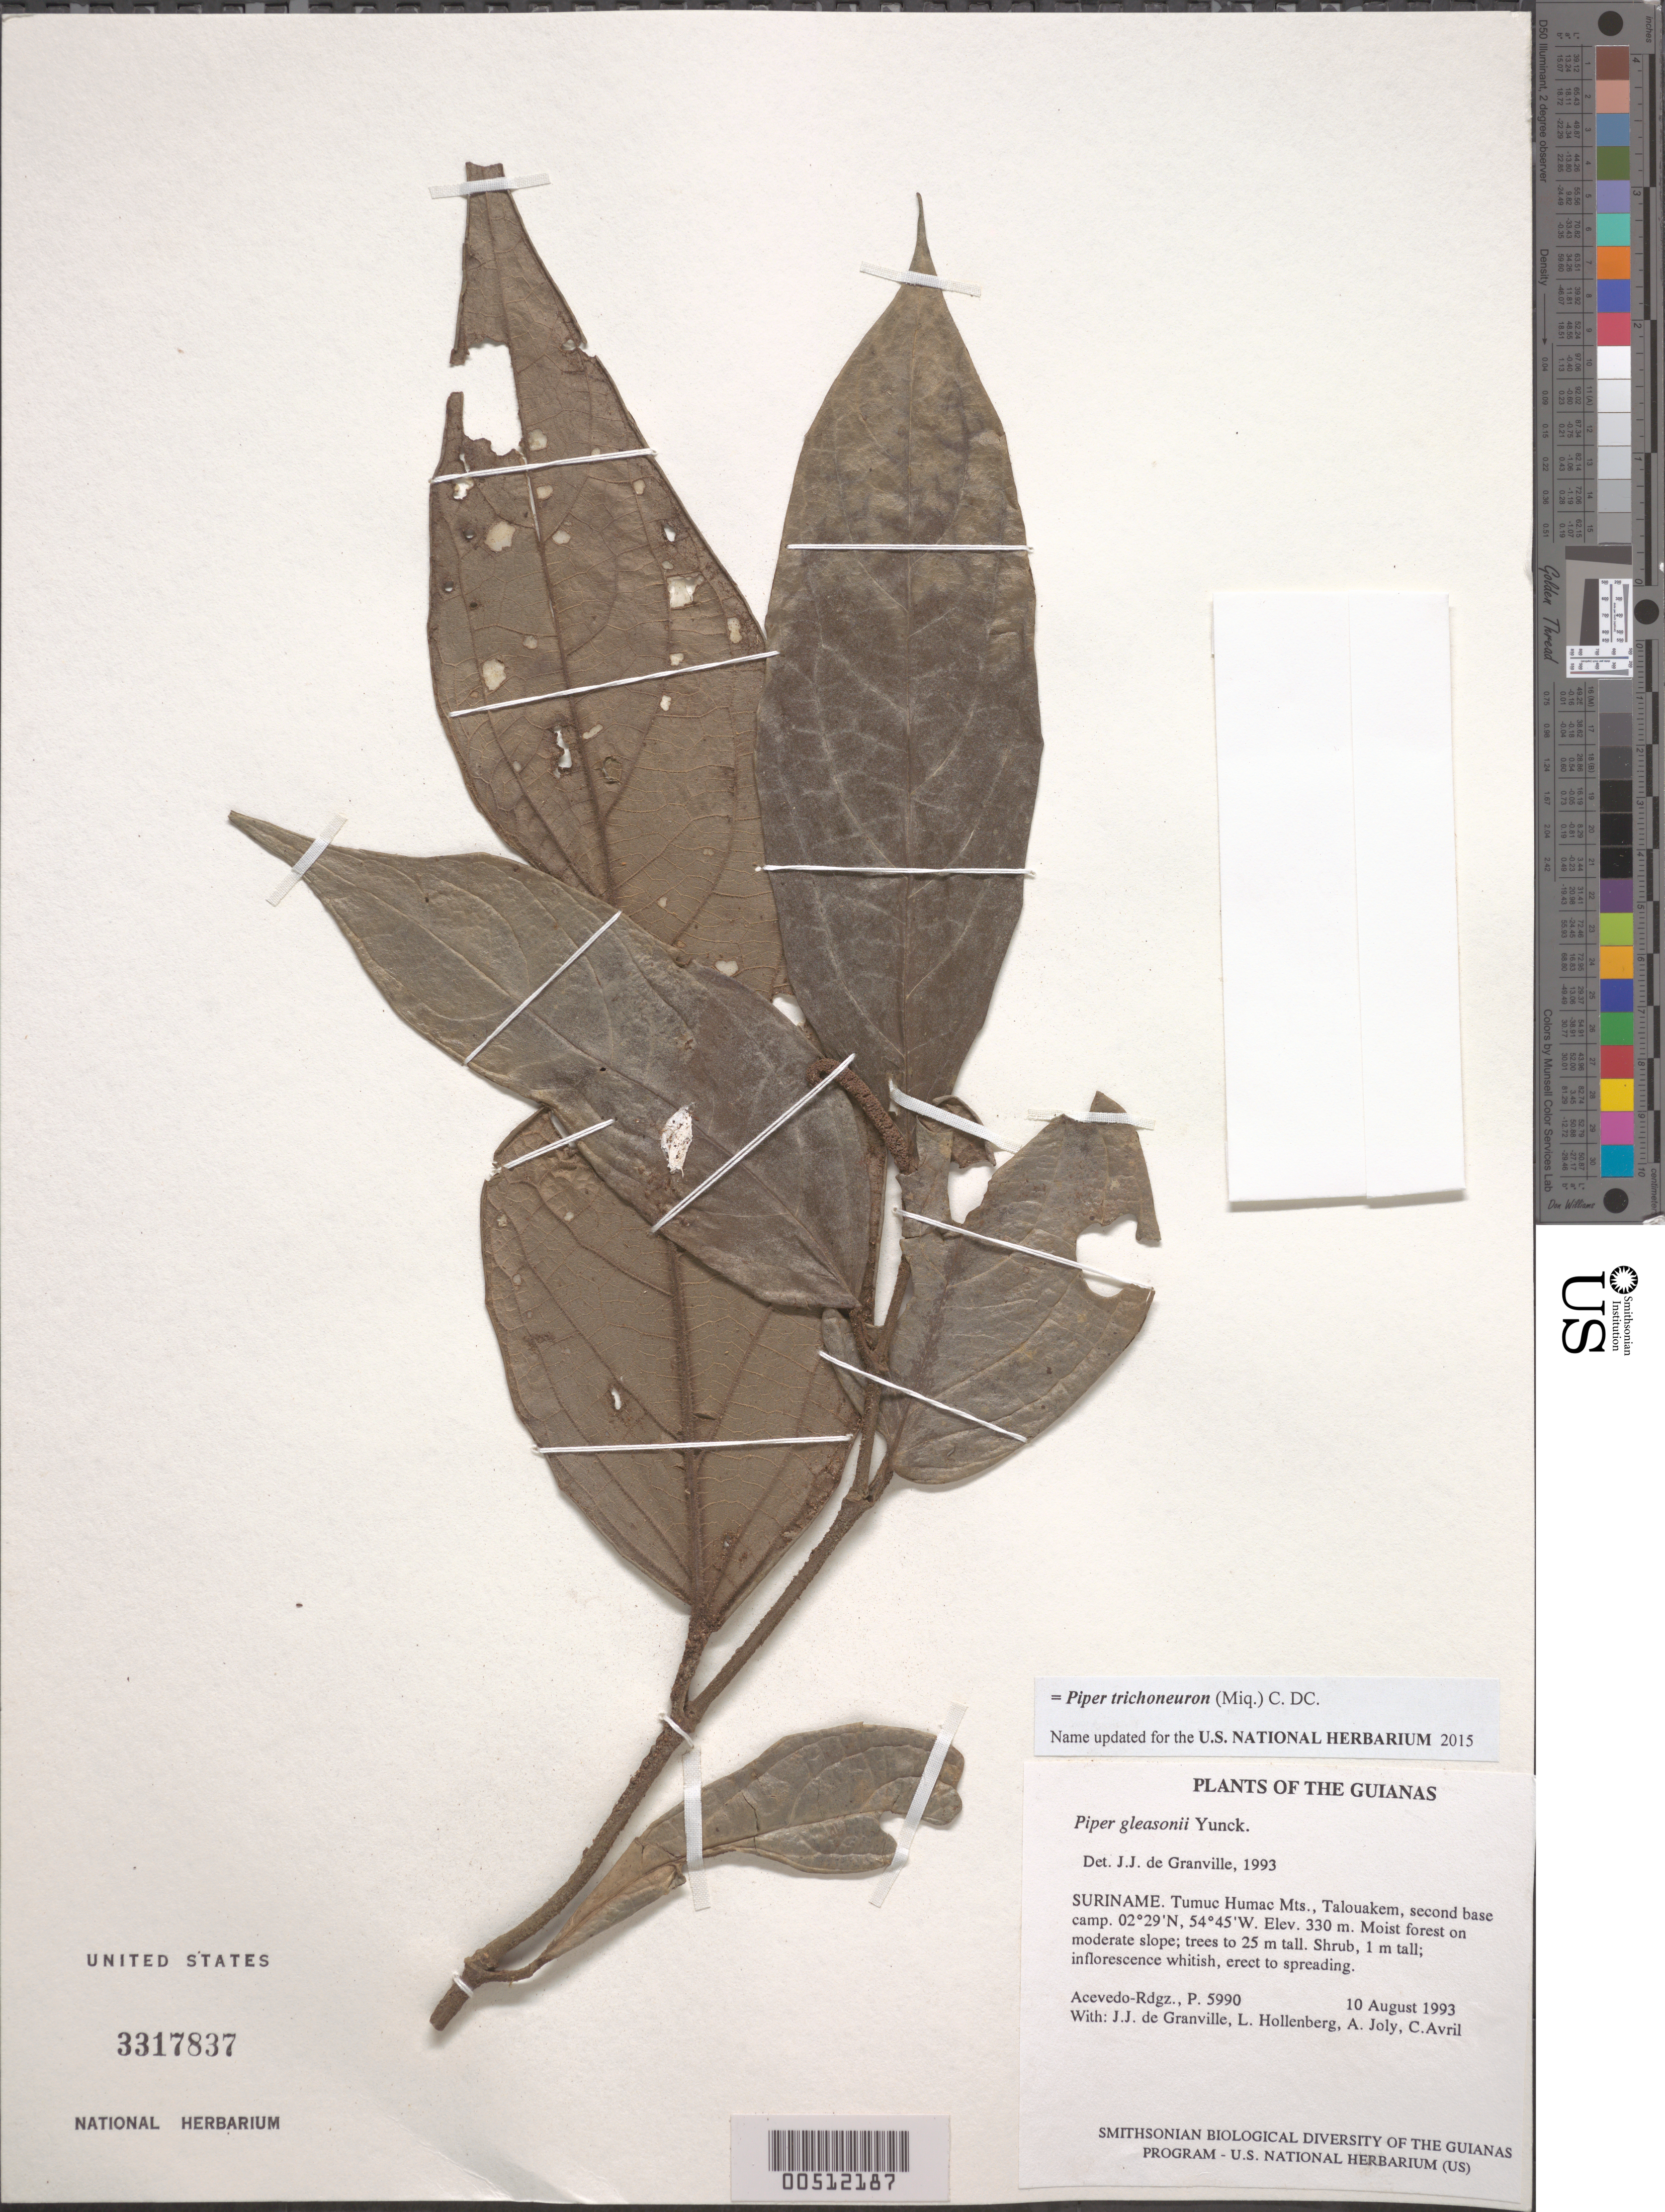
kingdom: Plantae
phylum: Tracheophyta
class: Magnoliopsida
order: Piperales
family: Piperaceae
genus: Piper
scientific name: Piper trichoneuron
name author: (Miq.) C. DC.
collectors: P. Acevedo-Rodr., J.-J. de Granville, L. Hollenberg, A. Joly & C. Avril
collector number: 5990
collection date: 1993-08-10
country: Suriname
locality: The Guianas. Tumuc Humac Mts., Talouakem, second base camp.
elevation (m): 330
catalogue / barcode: US 3317837